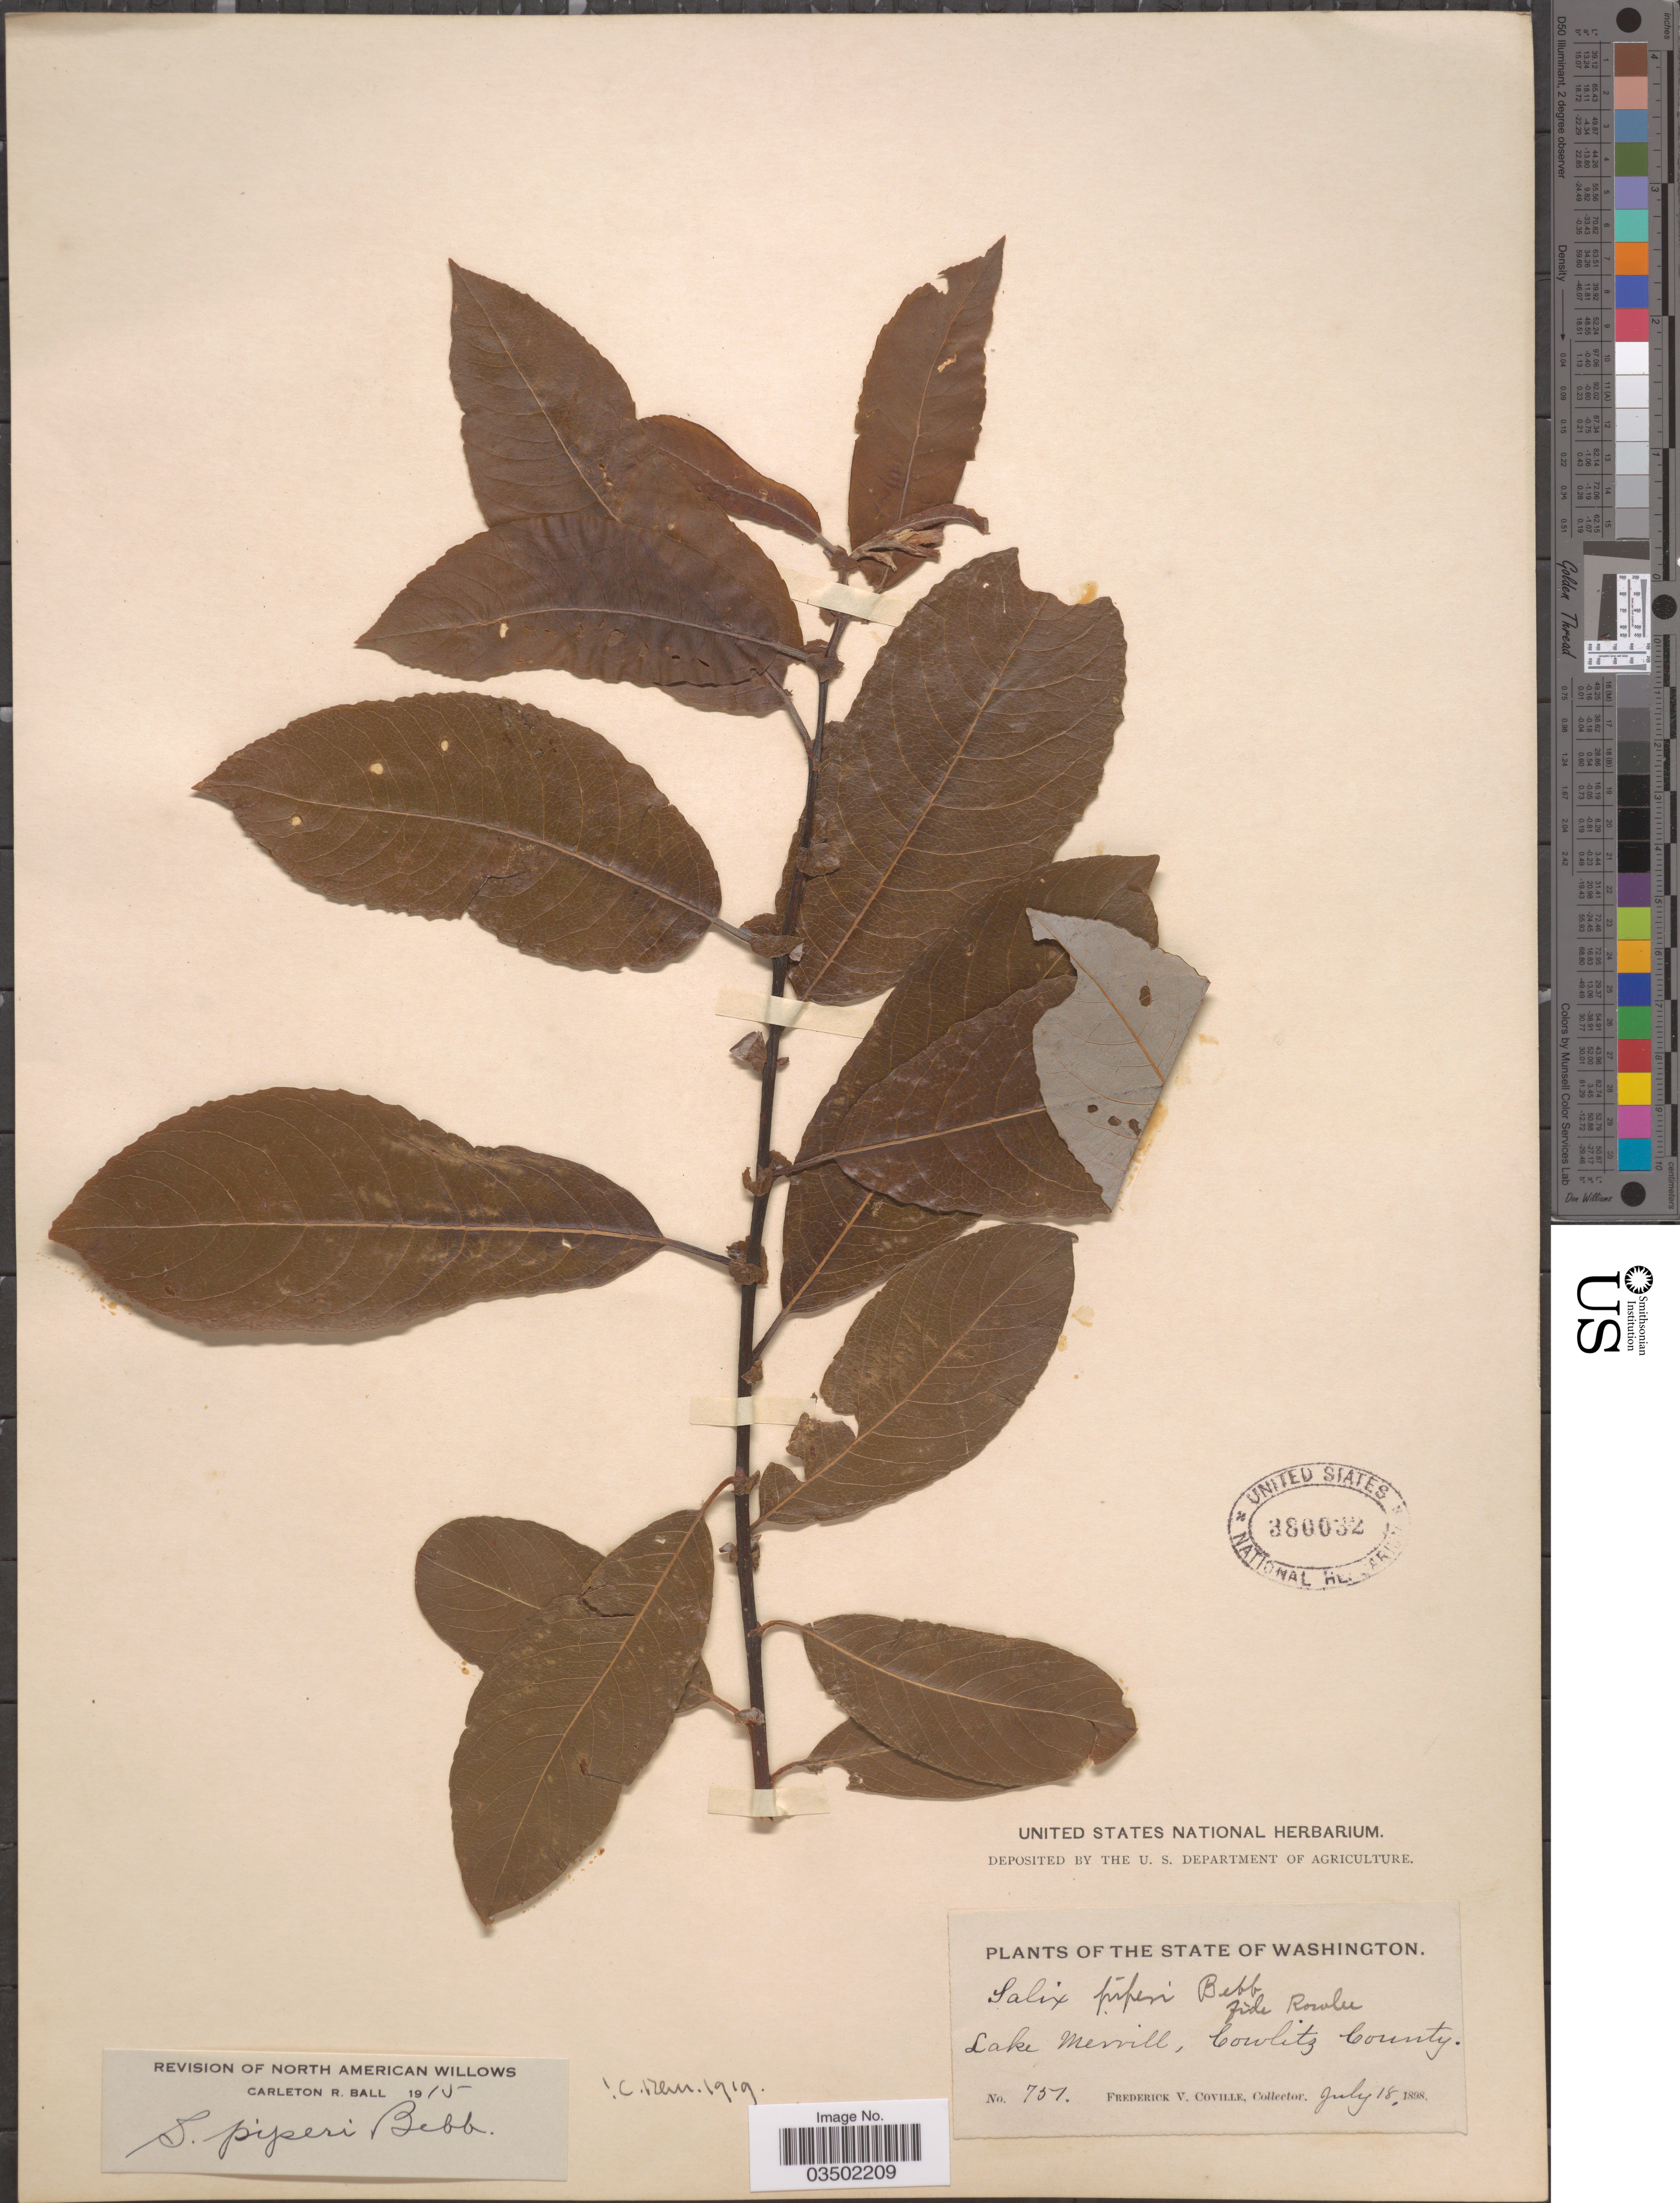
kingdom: Plantae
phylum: Tracheophyta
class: Magnoliopsida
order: Malpighiales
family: Salicaceae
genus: Salix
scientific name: Salix piperi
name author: Bebb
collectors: F. V. Coville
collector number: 751*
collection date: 1898-07-18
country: United States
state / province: Washington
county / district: Cowlitz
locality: Lake Merrill, Cowlitz County.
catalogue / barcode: US 380032